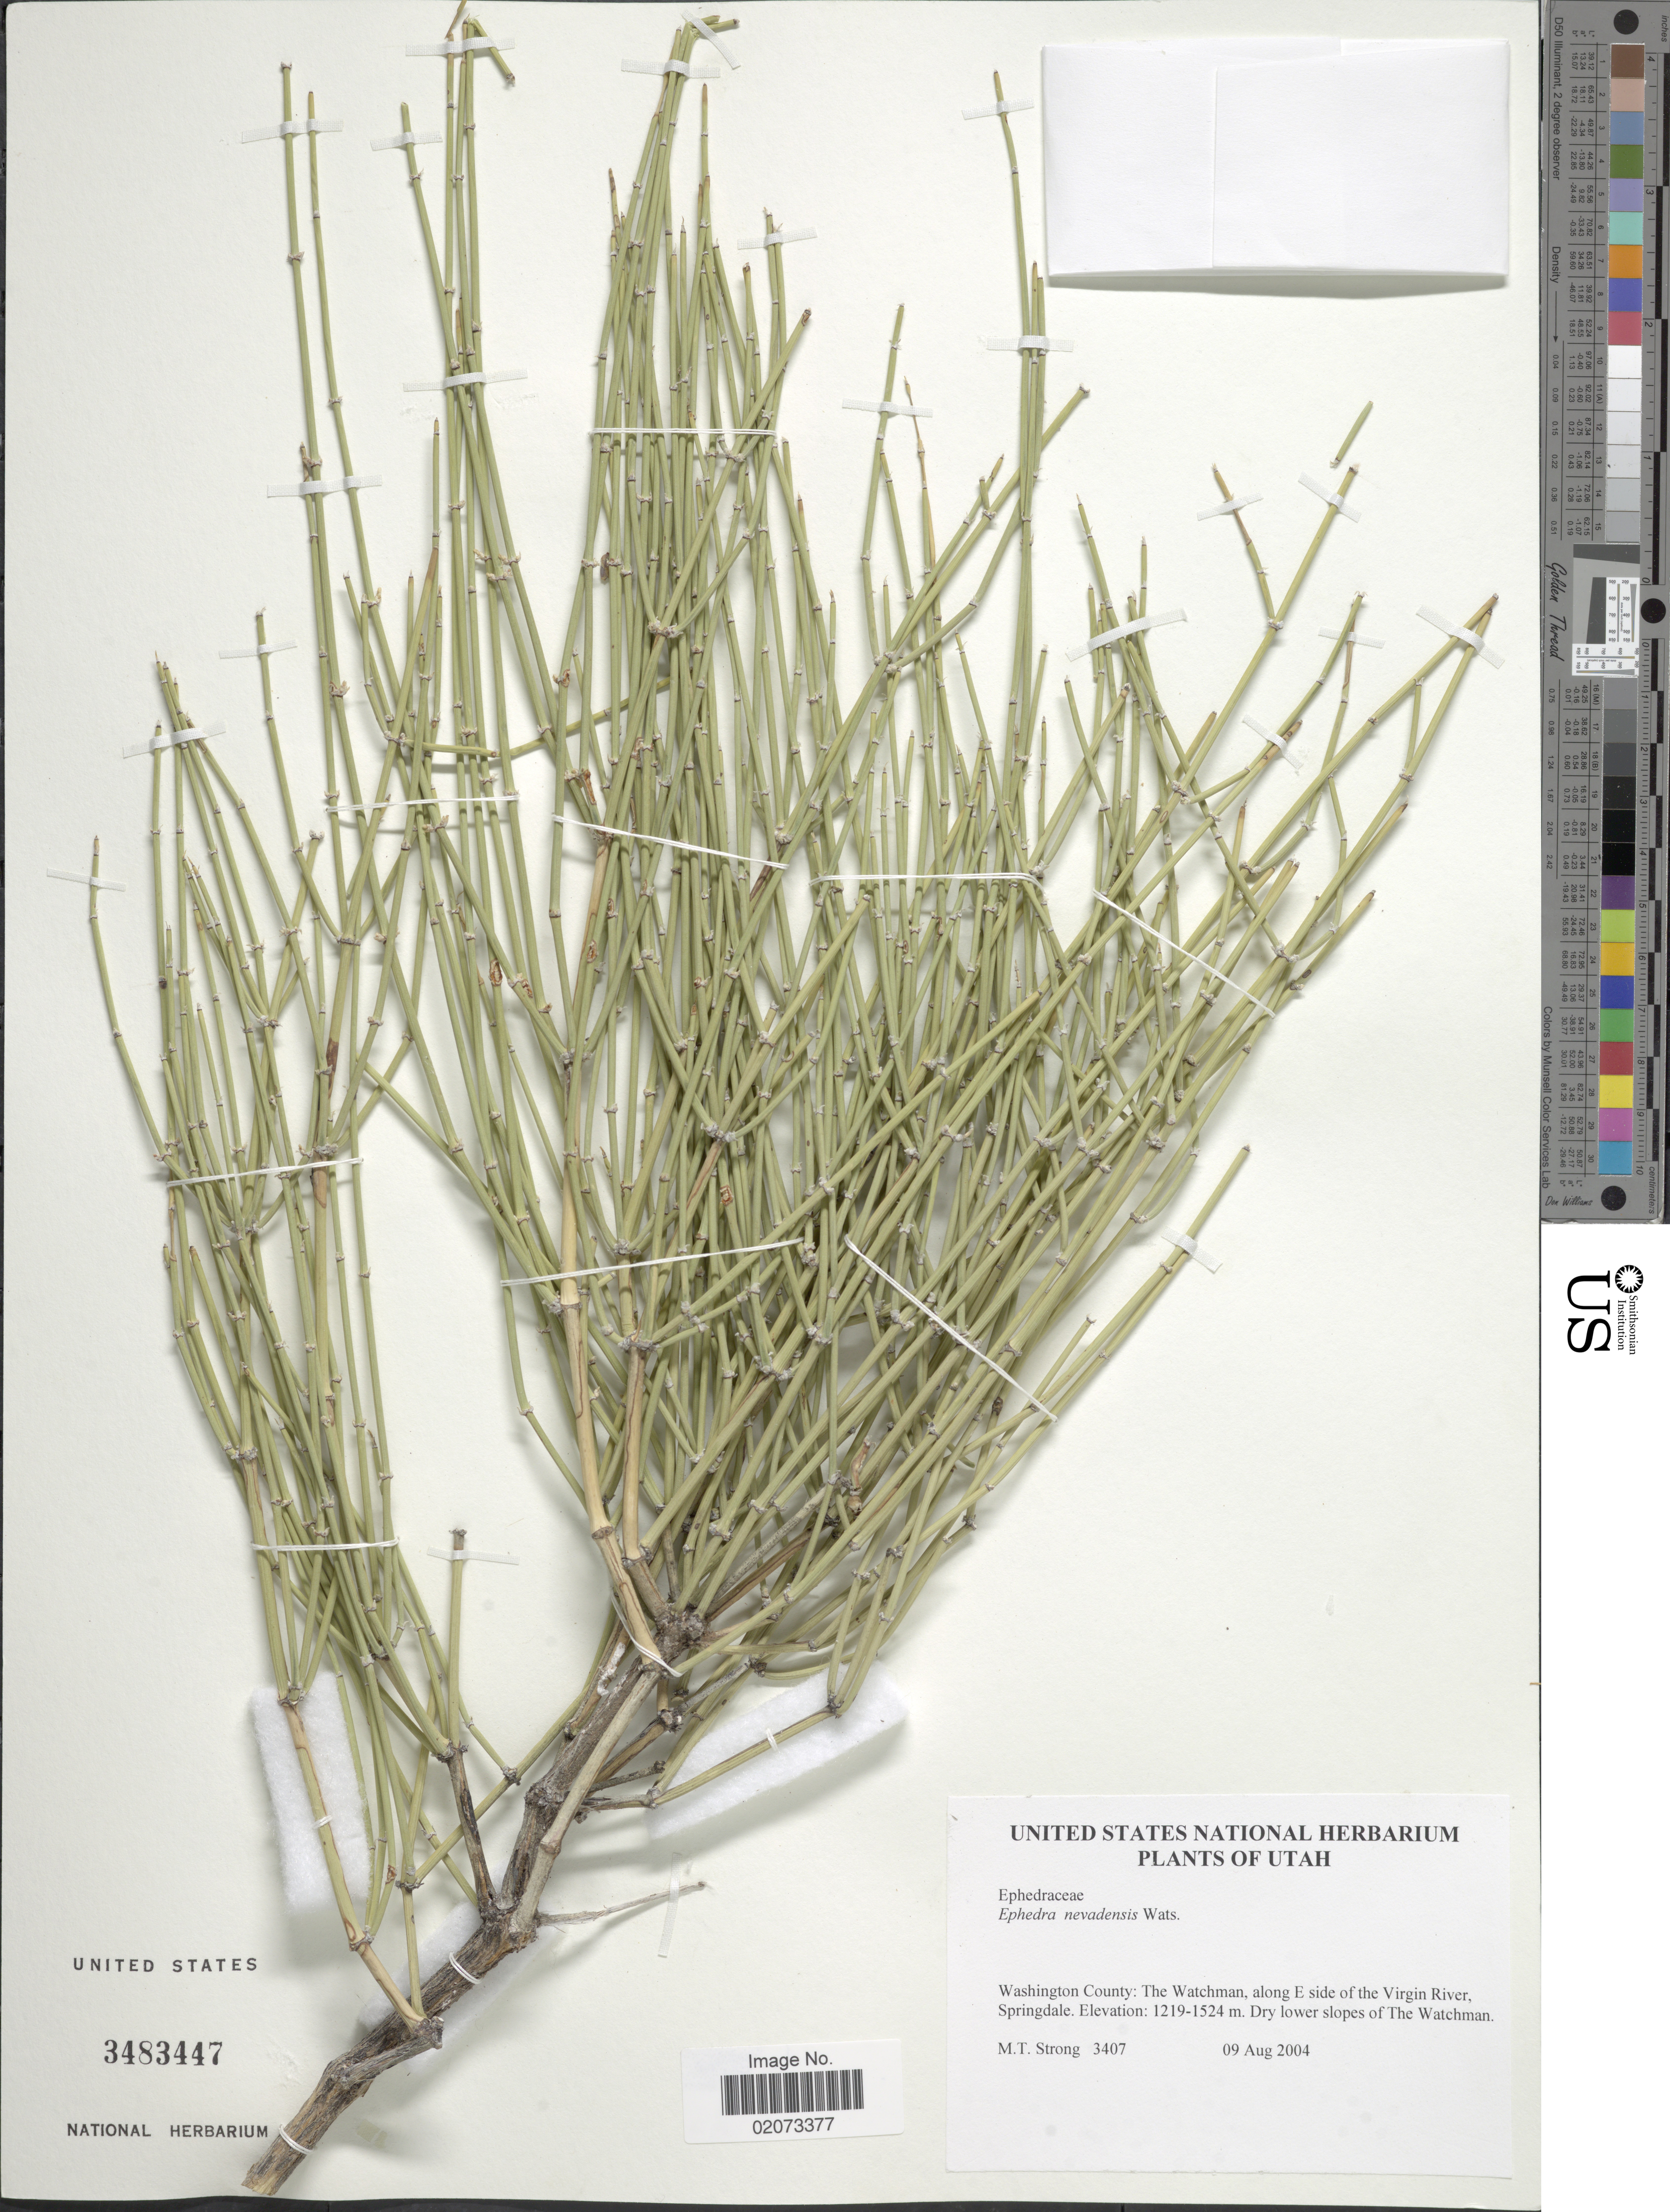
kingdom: Plantae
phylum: Tracheophyta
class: Gnetopsida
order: Ephedrales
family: Ephedraceae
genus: Ephedra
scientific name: Ephedra nevadensis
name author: S. Watson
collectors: M. T. Strong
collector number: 3407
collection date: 2004-08-09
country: United States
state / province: Utah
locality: Washington County: The Watchman, along E side of the Virgin River, Springdale. Dry lower slopes of The Watchman.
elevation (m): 1219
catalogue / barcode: US 3483447